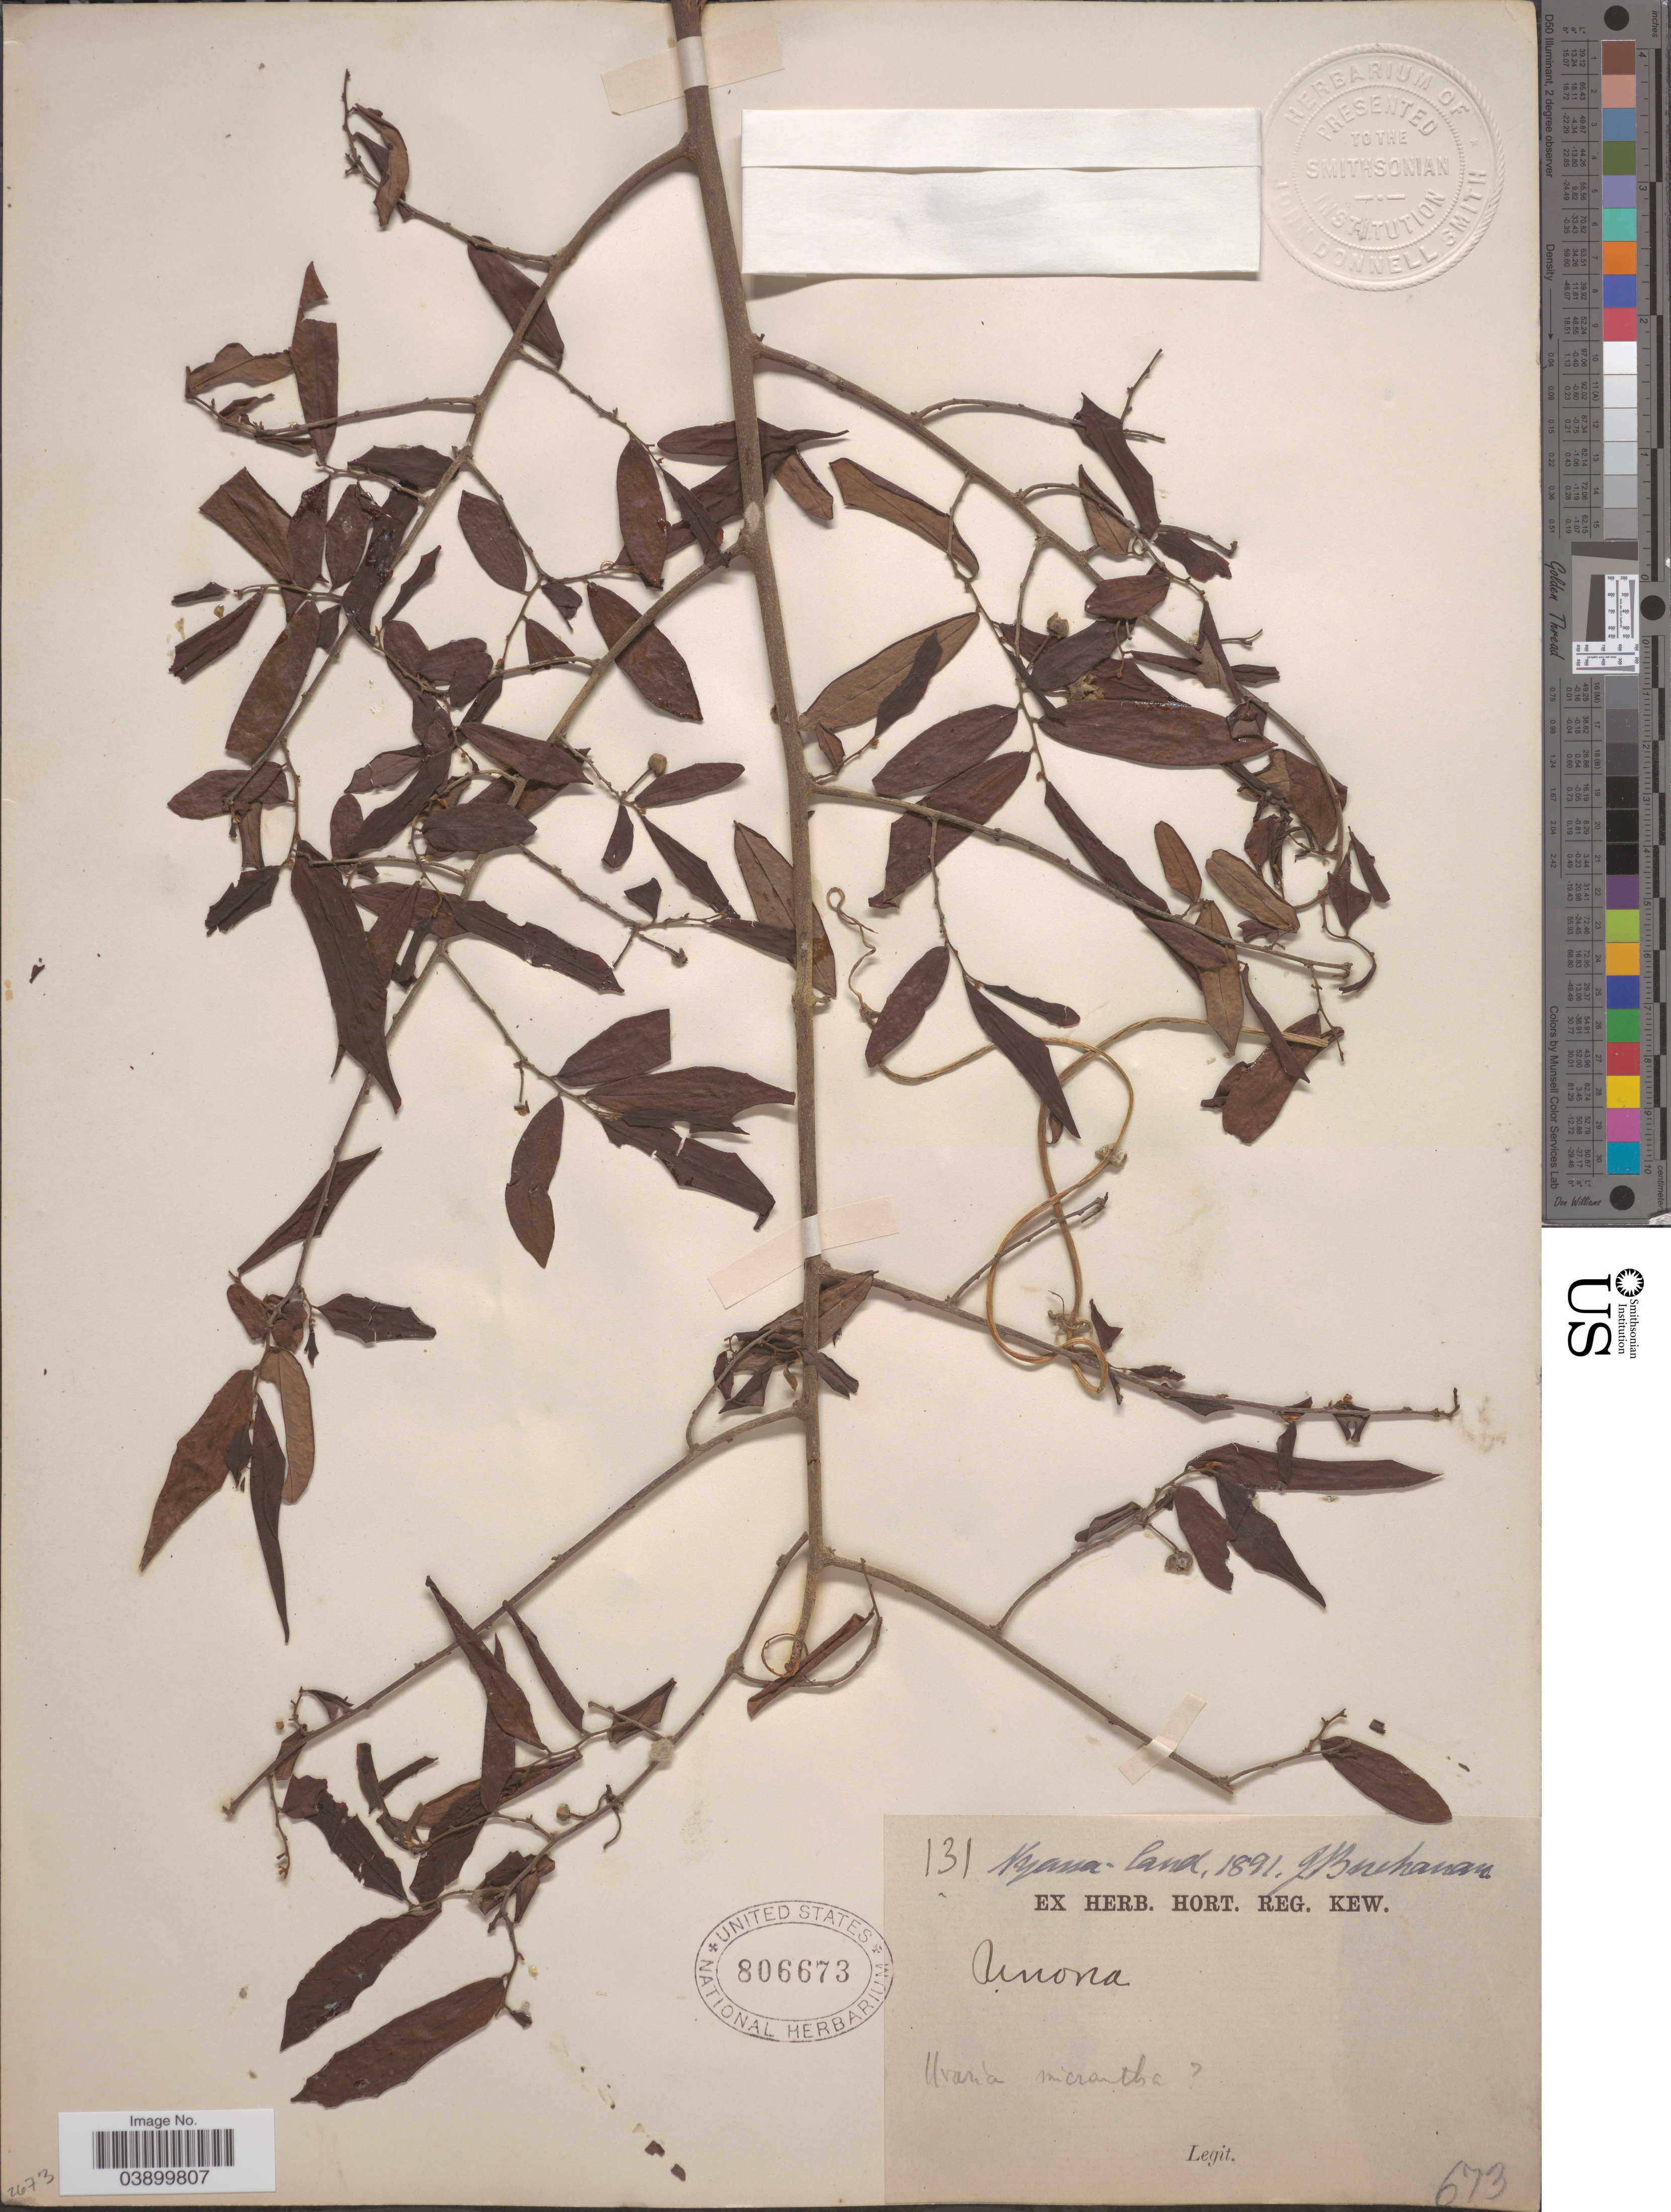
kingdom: Plantae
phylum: Tracheophyta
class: Magnoliopsida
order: Magnoliales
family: Annonaceae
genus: Uvaria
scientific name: Uvaria micrantha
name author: (A. DC.) Hook. f. & Thomson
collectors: G. Buchanan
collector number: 131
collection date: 1891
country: Malawi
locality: Nyassa-land.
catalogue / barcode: US 806673